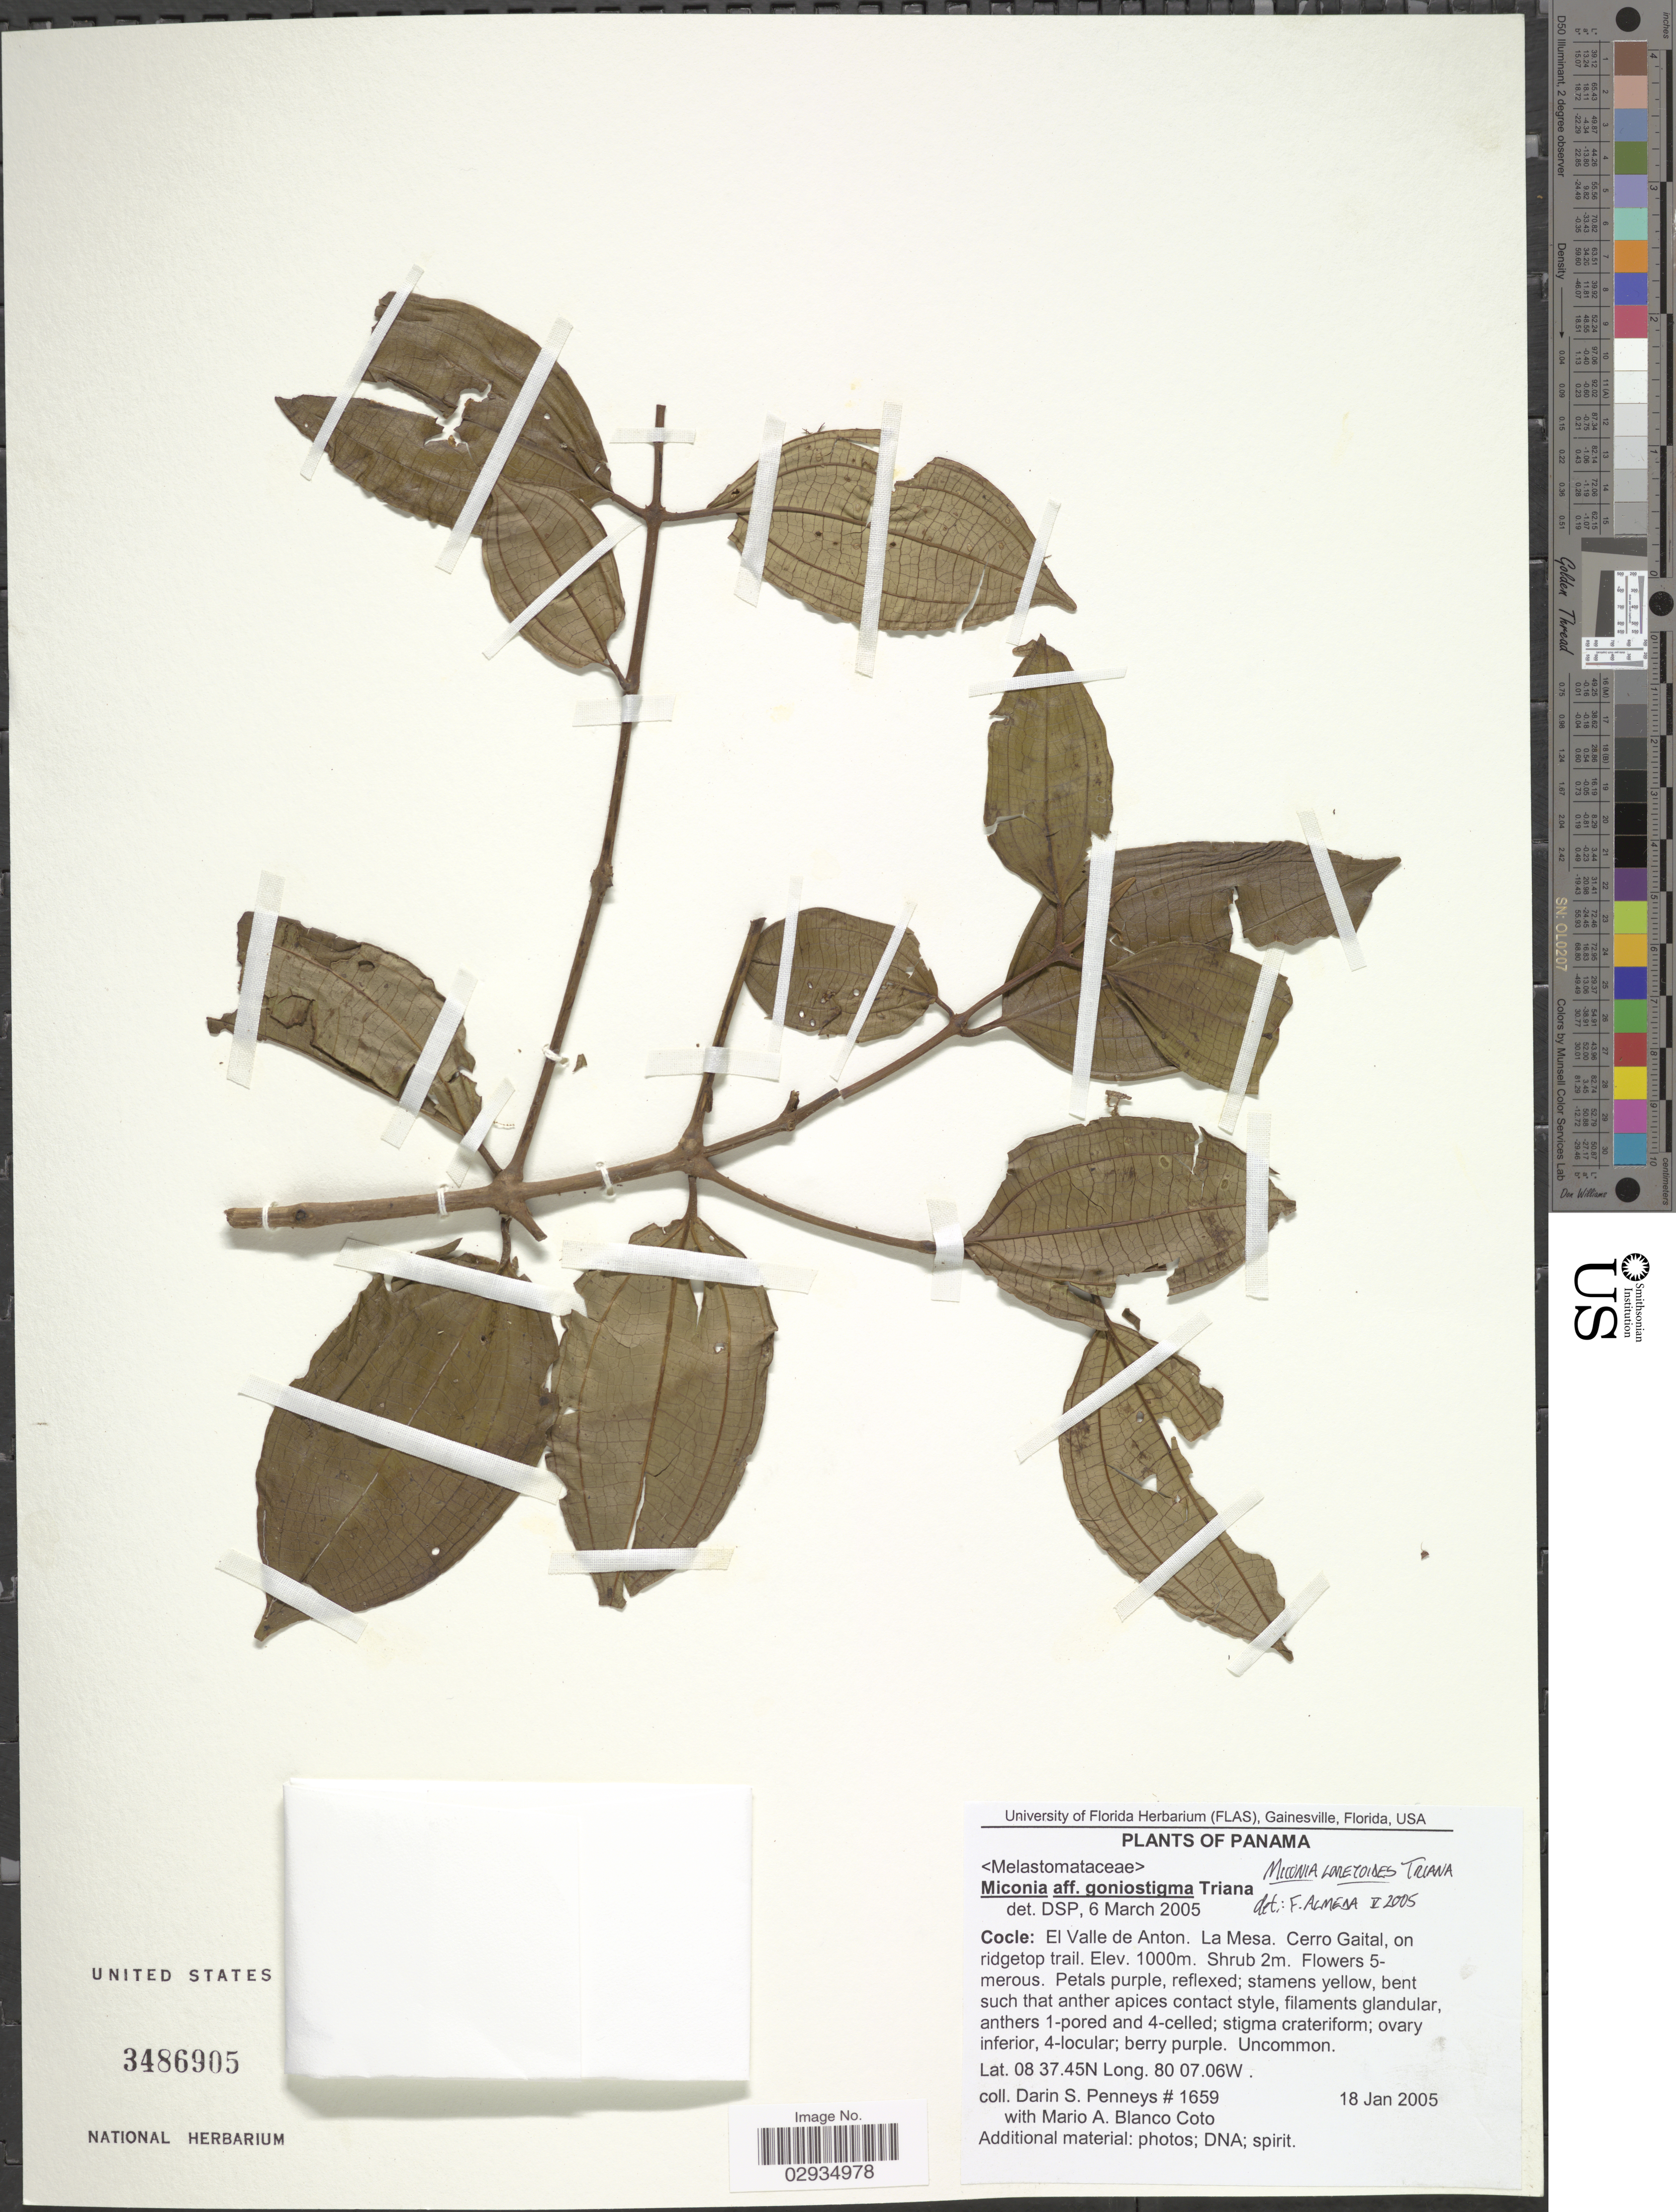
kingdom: Plantae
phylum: Tracheophyta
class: Magnoliopsida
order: Myrtales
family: Melastomataceae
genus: Miconia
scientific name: Miconia loreyoides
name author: Triana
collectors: D. S. Penneys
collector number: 1659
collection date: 2005-01-18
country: Panama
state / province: Coclé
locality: El Valle de Anton. La Mesa. Cerro Gaital, on ridgetop trail.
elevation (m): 1000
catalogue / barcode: US 3486905